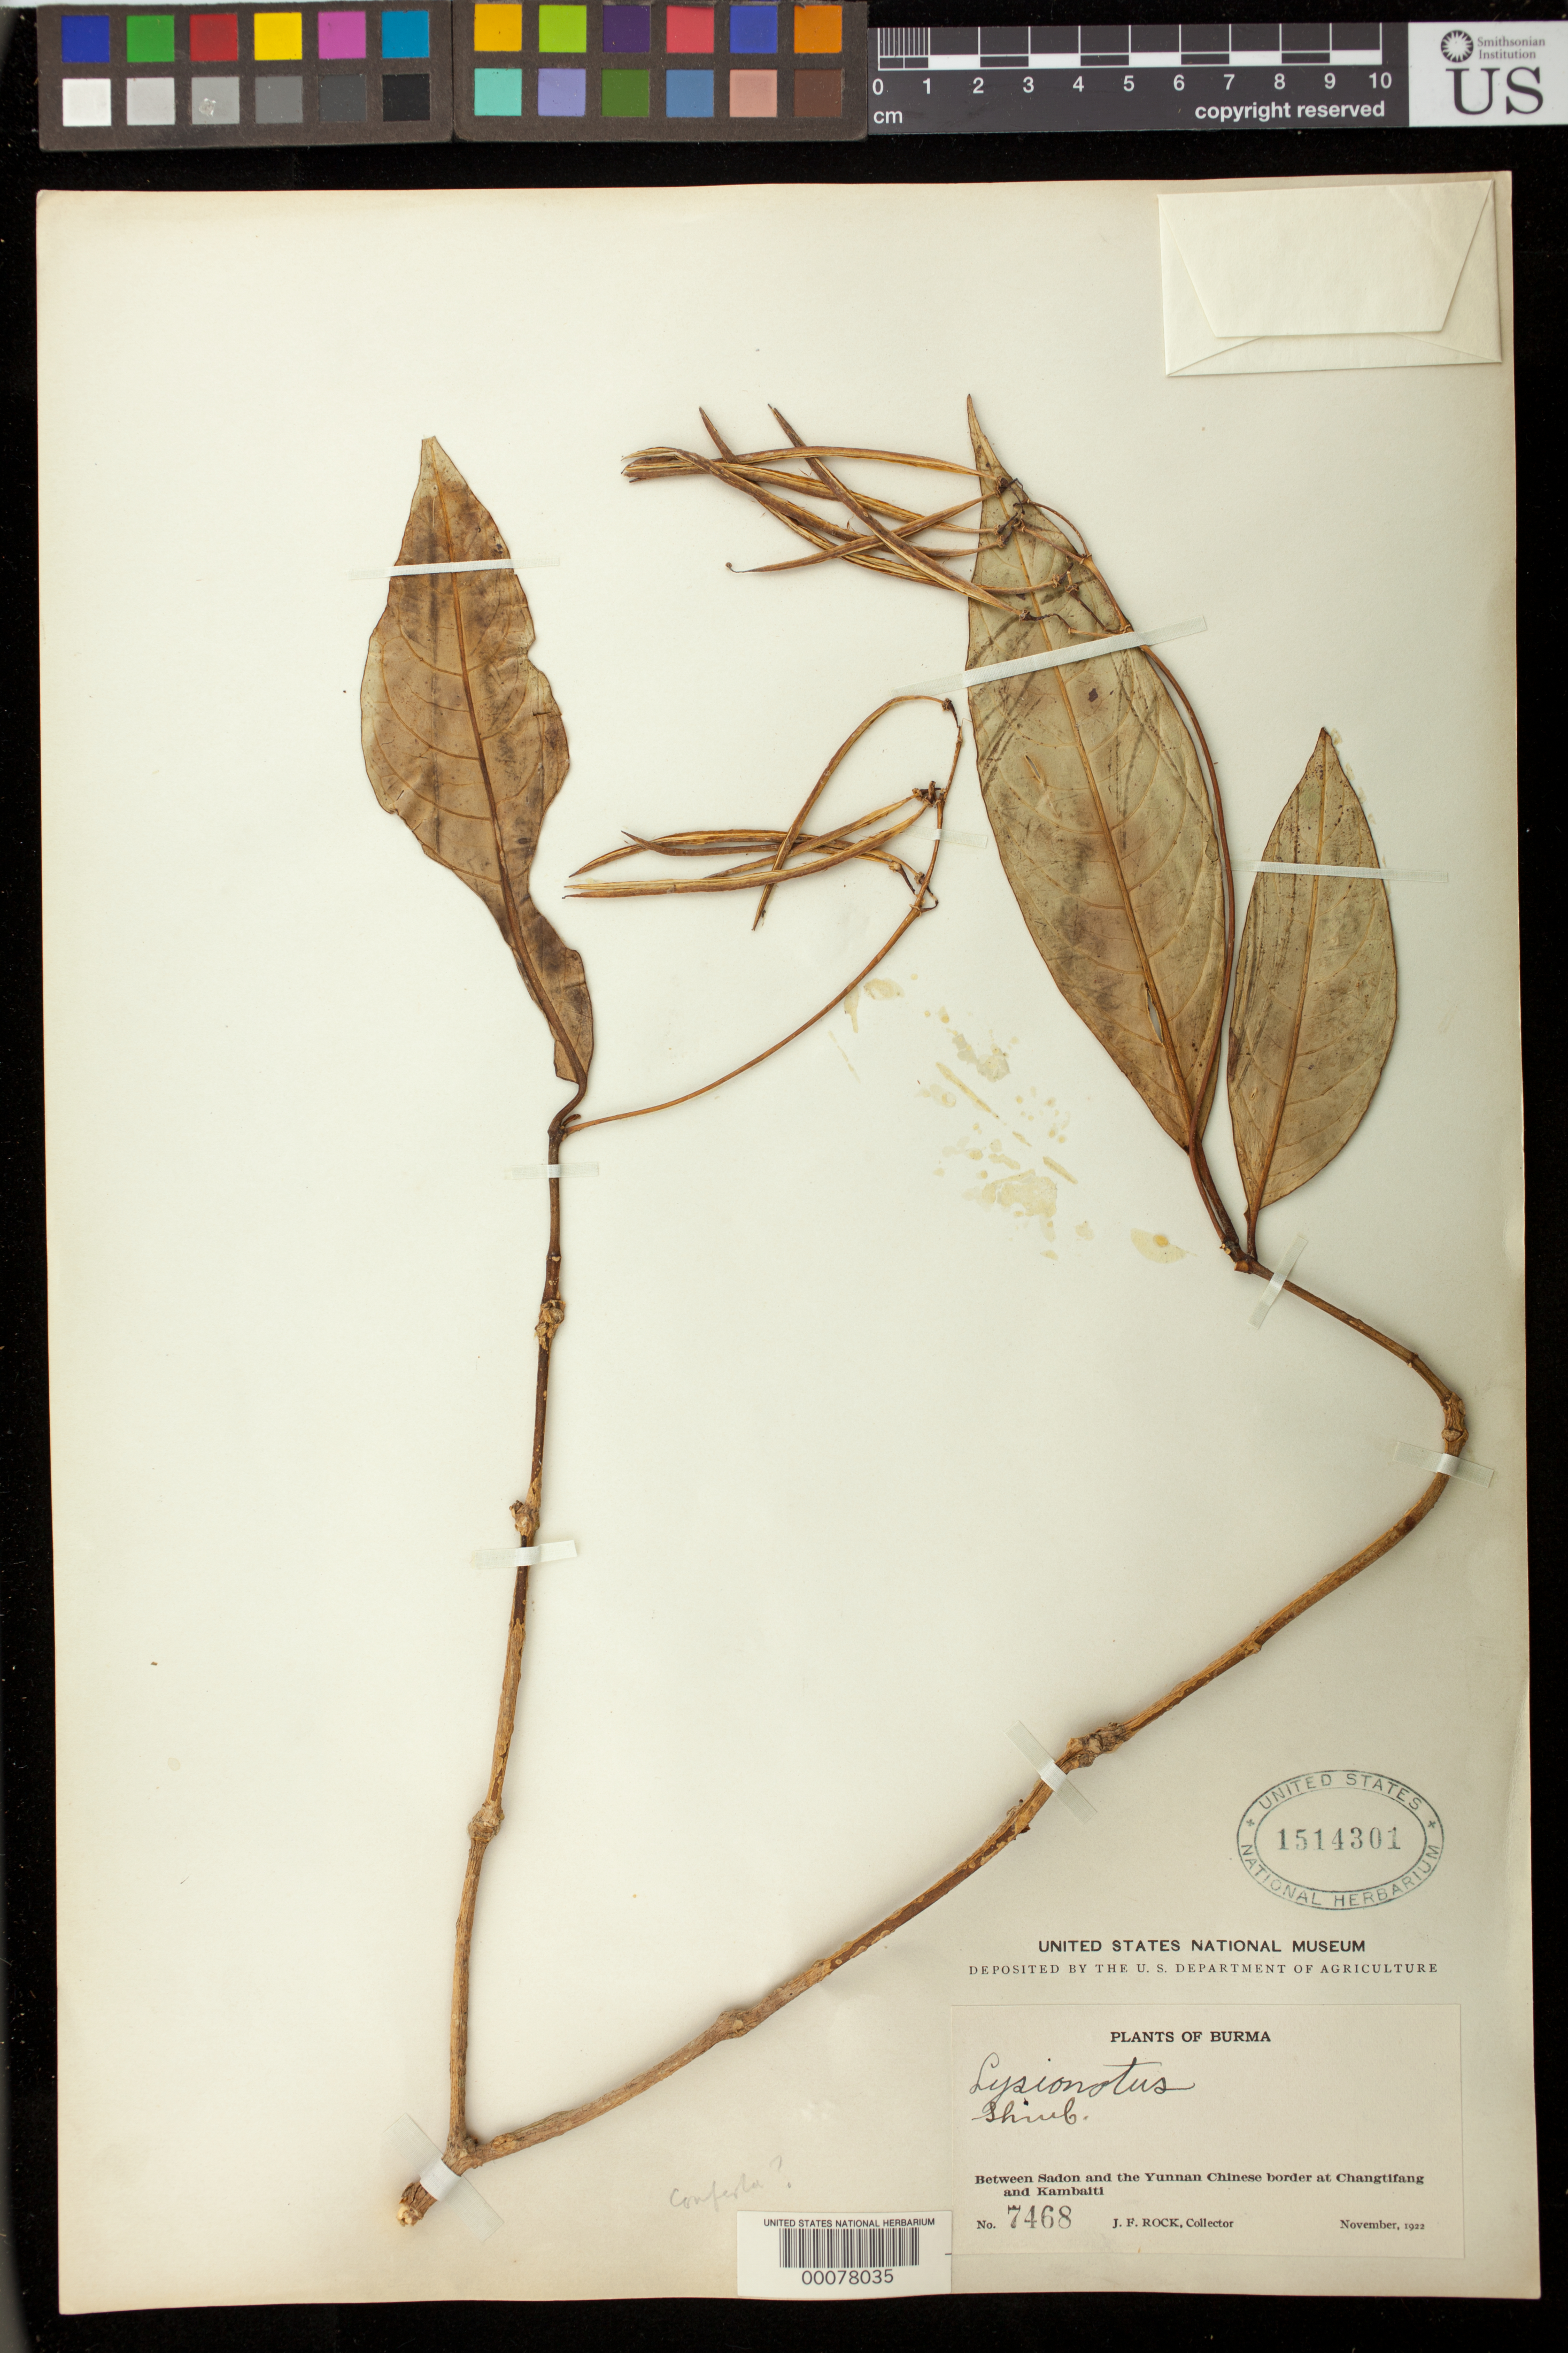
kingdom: Plantae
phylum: Tracheophyta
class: Magnoliopsida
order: Lamiales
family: Gesneriaceae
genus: Lysionotus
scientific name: Lysionotus sp.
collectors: J. F. Rock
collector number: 7468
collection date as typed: Nov 1922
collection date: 1922-11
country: Myanmar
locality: Between Sadon and the Yunnan Chinese border at Changtifang and Kambaiti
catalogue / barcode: US 1514301